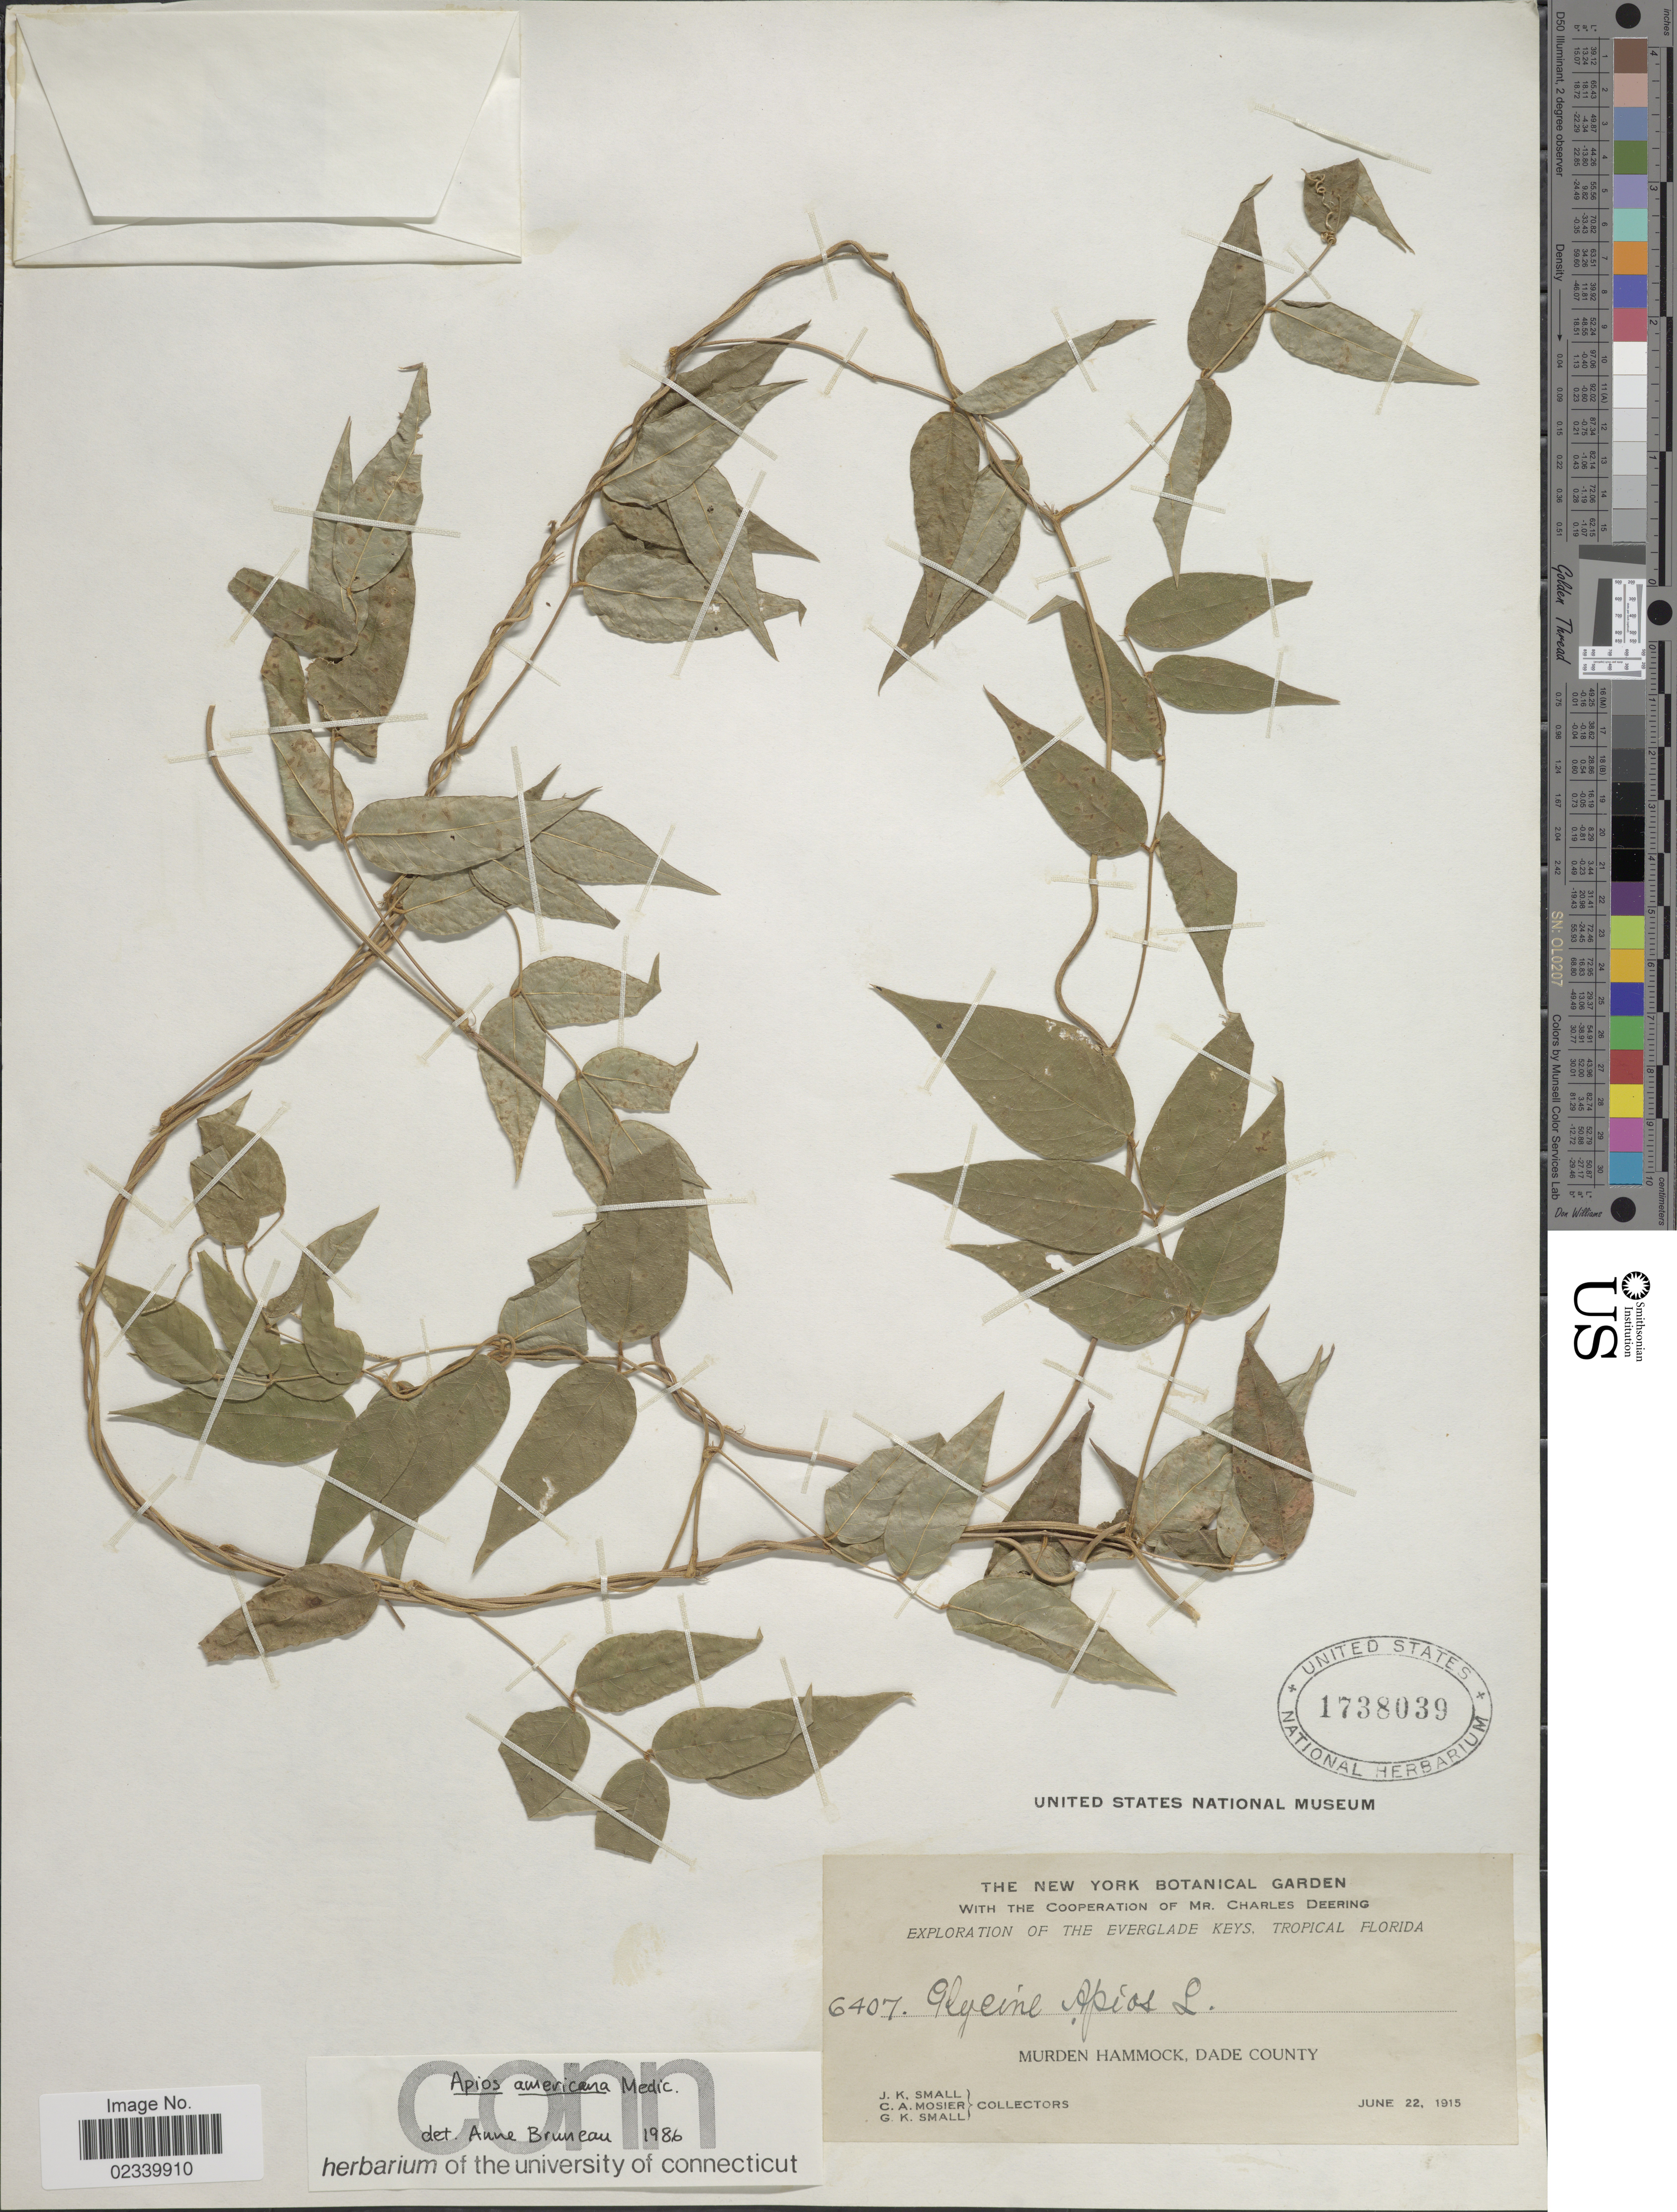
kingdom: Plantae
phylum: Tracheophyta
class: Magnoliopsida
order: Fabales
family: Fabaceae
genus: Apios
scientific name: Apios americana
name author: Medik.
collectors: J. K. Small, C. A. Mosier & G. K. Small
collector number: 6407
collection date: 1915-06-22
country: United States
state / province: Florida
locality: The Everglade Keys, Tropical Florida, Murden Hammock, Dade County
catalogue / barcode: US 1738039